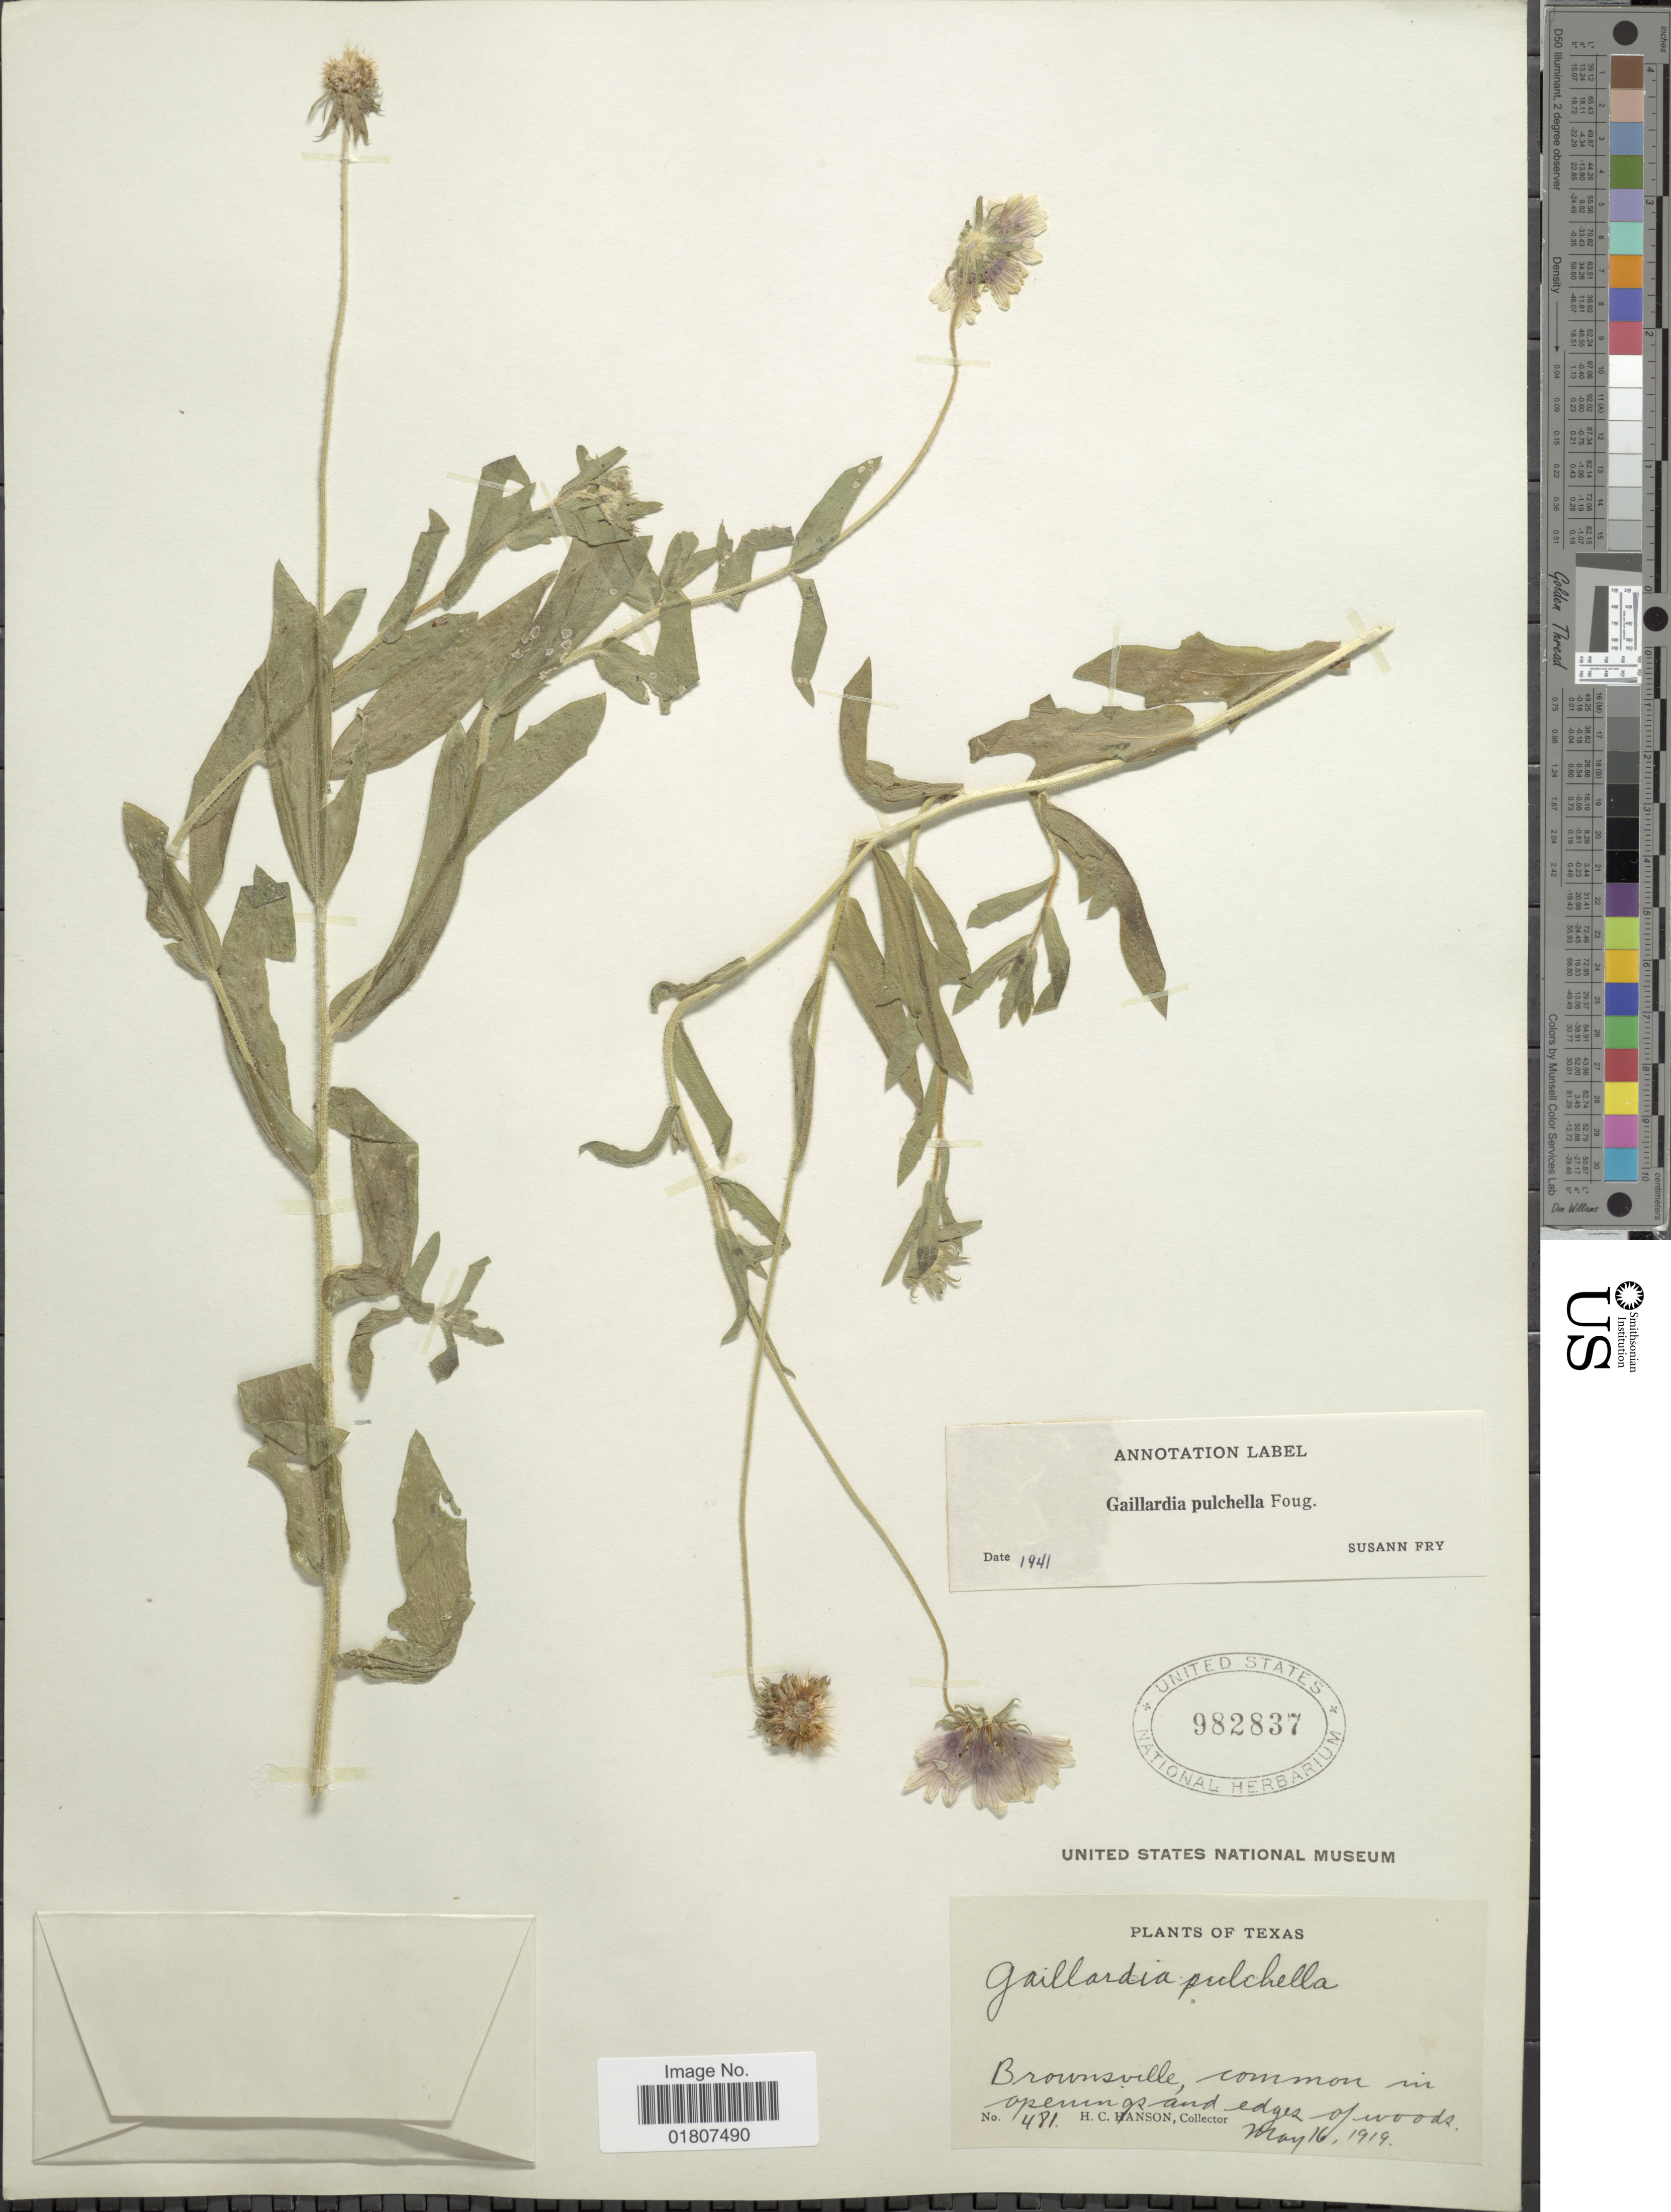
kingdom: Plantae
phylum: Tracheophyta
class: Magnoliopsida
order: Asterales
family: Asteraceae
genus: Gaillardia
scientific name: Gaillardia pulchella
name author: Foug.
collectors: H. Hanson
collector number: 481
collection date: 1919-05-16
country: United States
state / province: Texas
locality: Brownsville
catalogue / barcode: US 982837